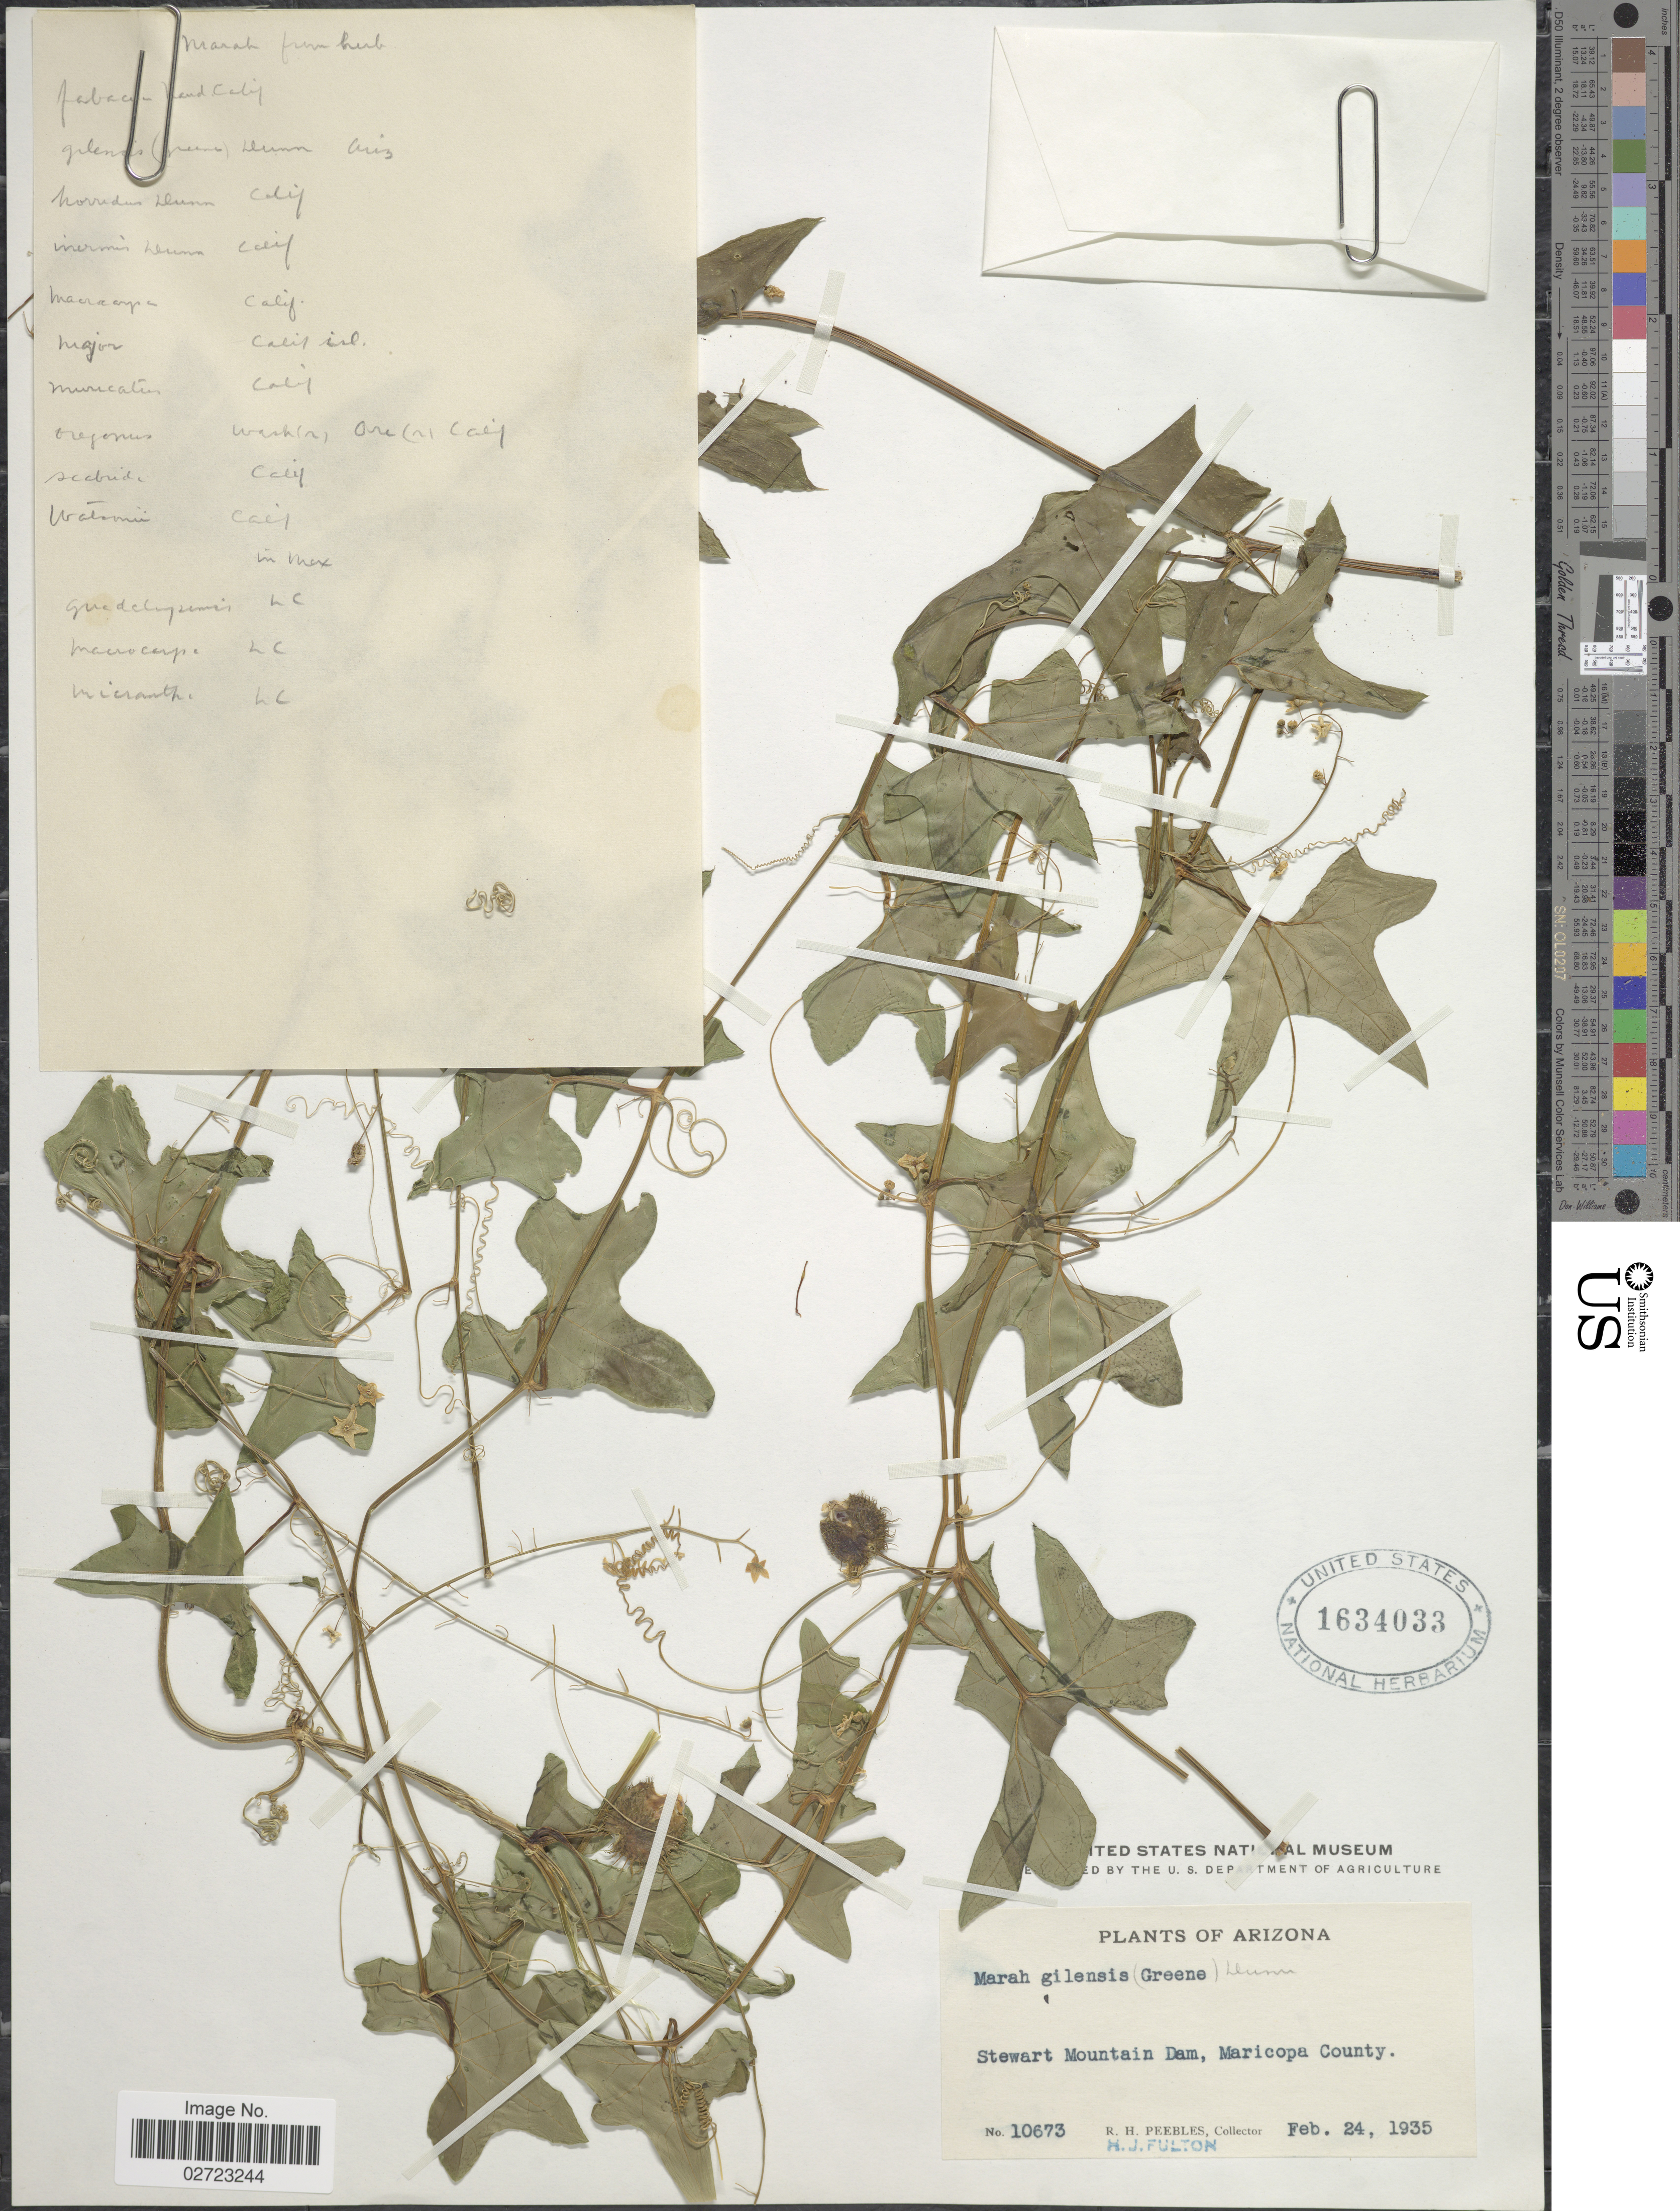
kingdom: Plantae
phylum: Tracheophyta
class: Magnoliopsida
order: Cucurbitales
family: Cucurbitaceae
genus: Marah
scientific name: Marah gilensis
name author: (Greene) Greene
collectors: R. H. Peebles & H. Fulton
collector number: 10673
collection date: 1935-02-24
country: United States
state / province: Arizona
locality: Stewart Mountain Dam, Maricopa County.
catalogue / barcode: US 1634033